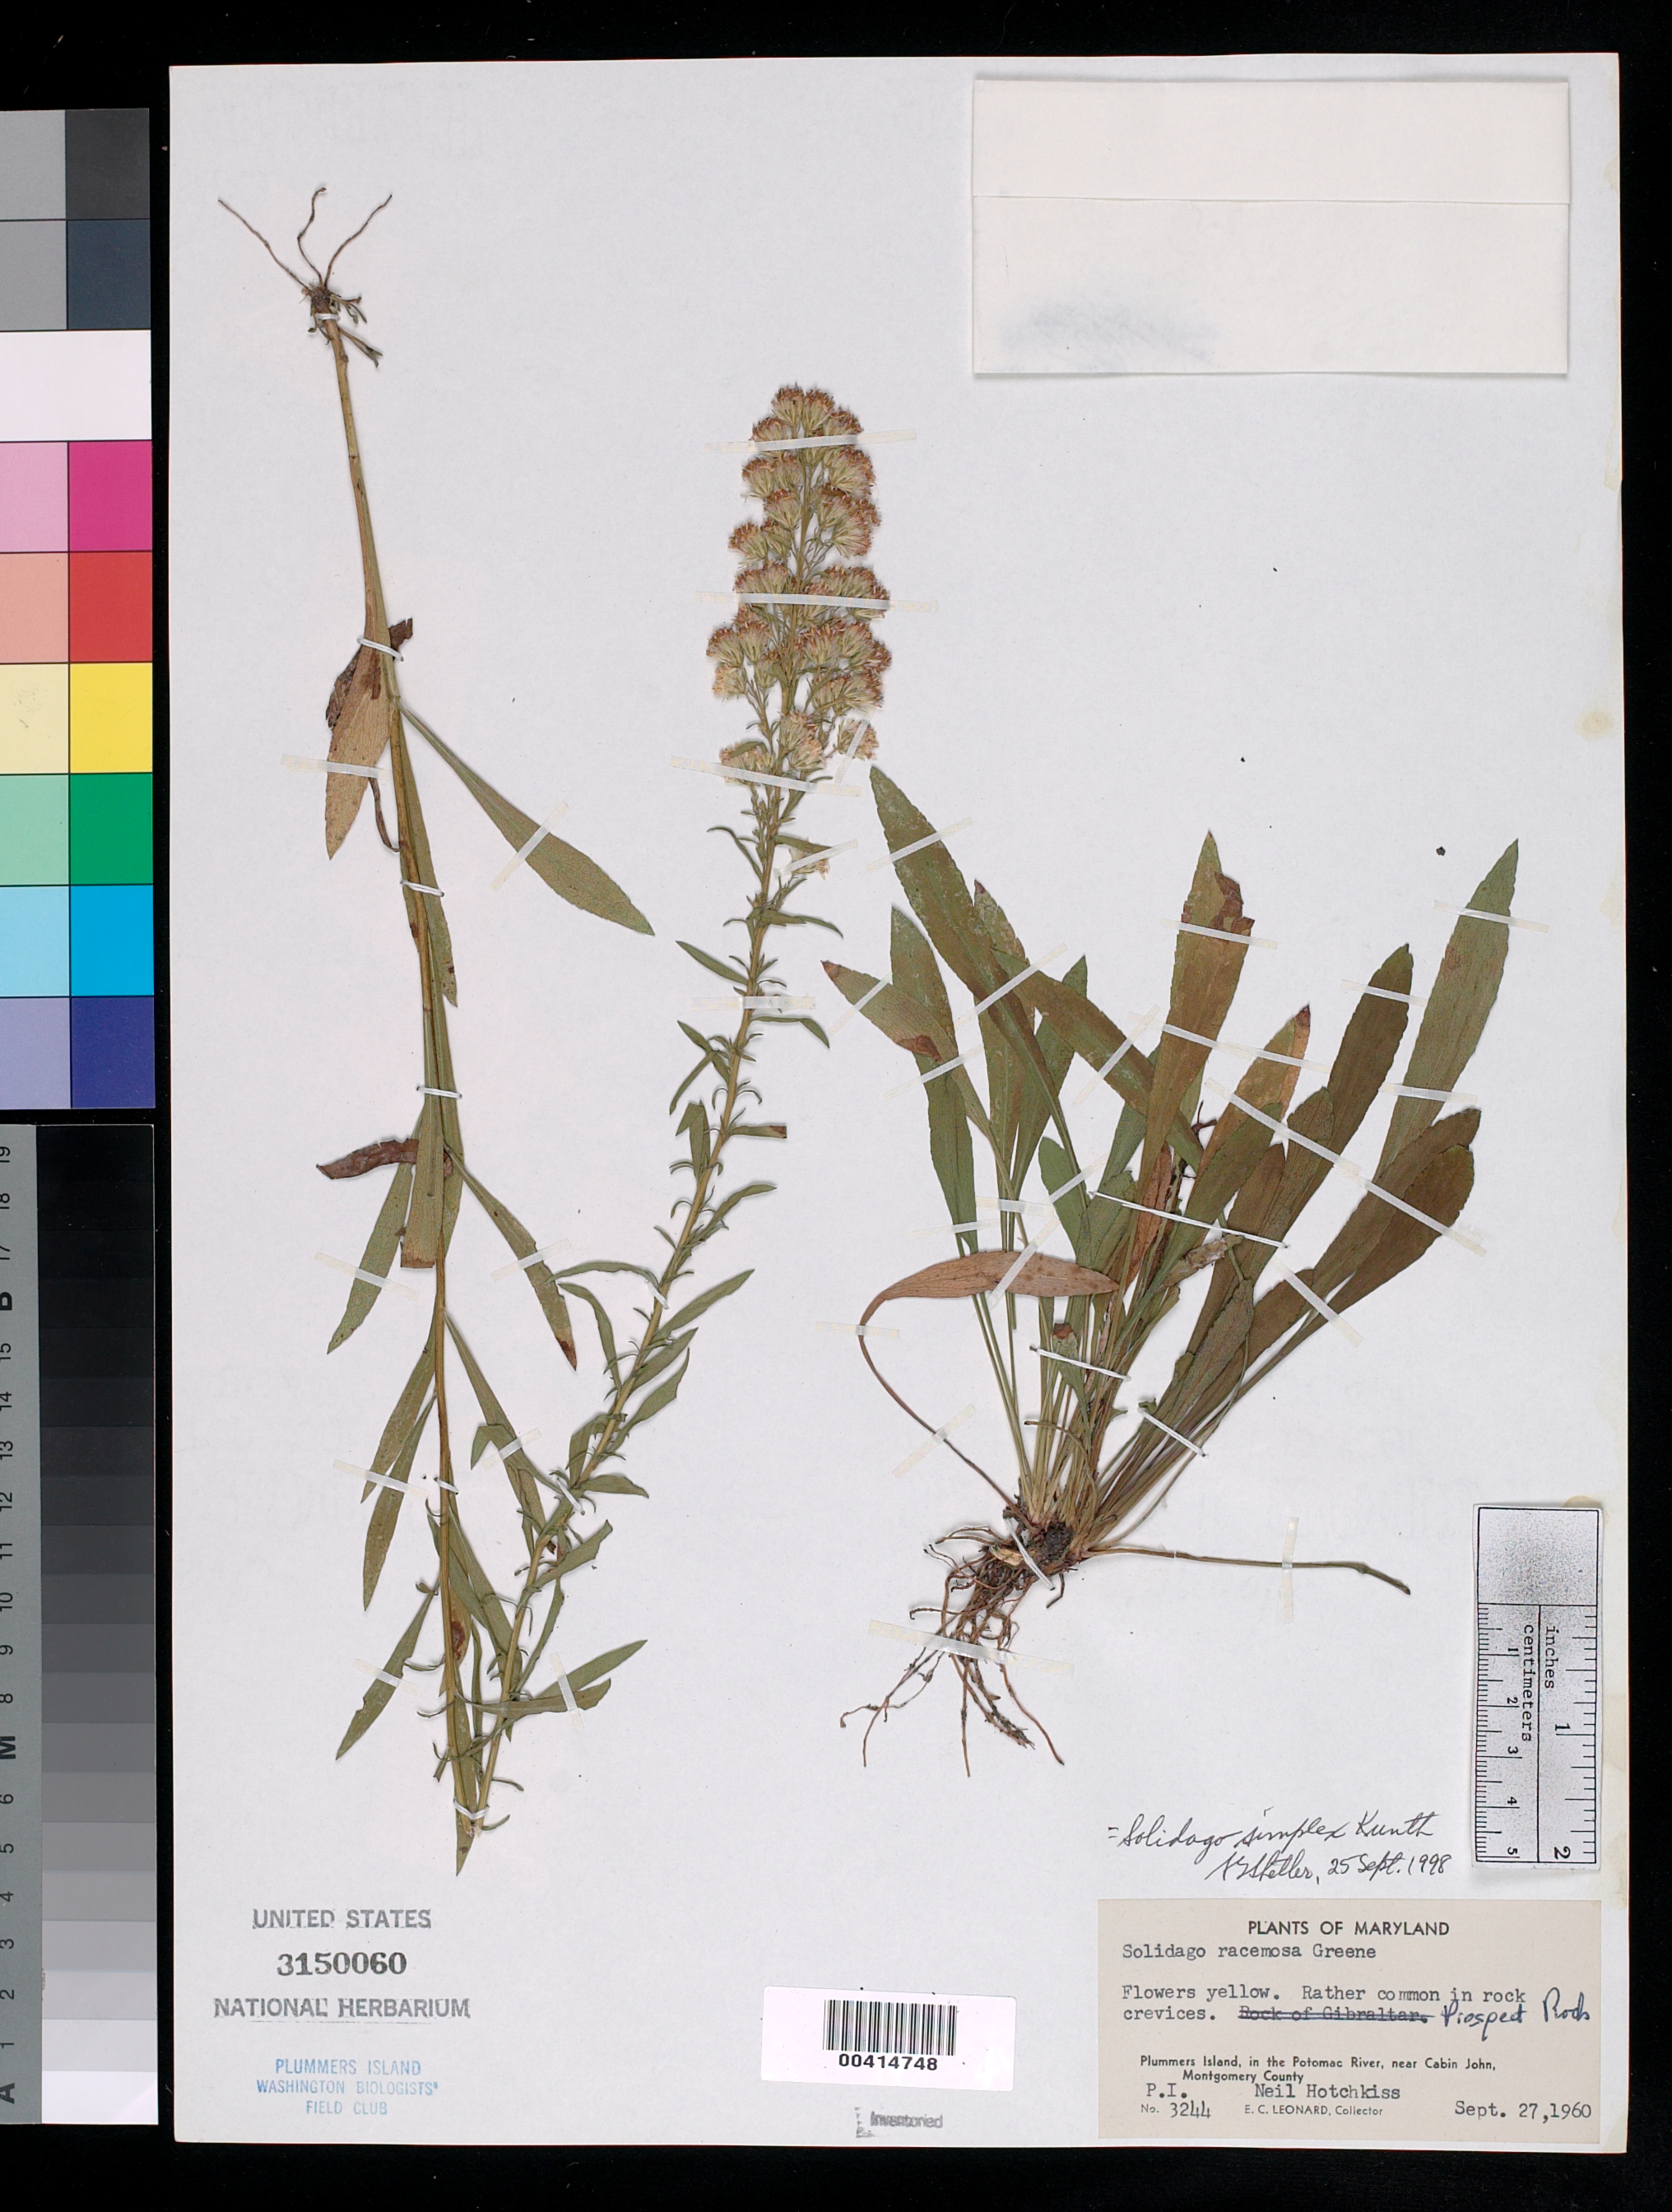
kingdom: Plantae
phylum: Tracheophyta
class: Magnoliopsida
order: Asterales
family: Asteraceae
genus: Solidago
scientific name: Solidago simplex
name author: Kunth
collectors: E. C. Leonard & N. Hotchkiss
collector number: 3244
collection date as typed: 27 Sep 1960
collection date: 1960-09-27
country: United States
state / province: Maryland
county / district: Montgomery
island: Plummers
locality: Plummer's Island; Prospect Rock Plummers Island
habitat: Rock crevices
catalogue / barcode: US 3150060